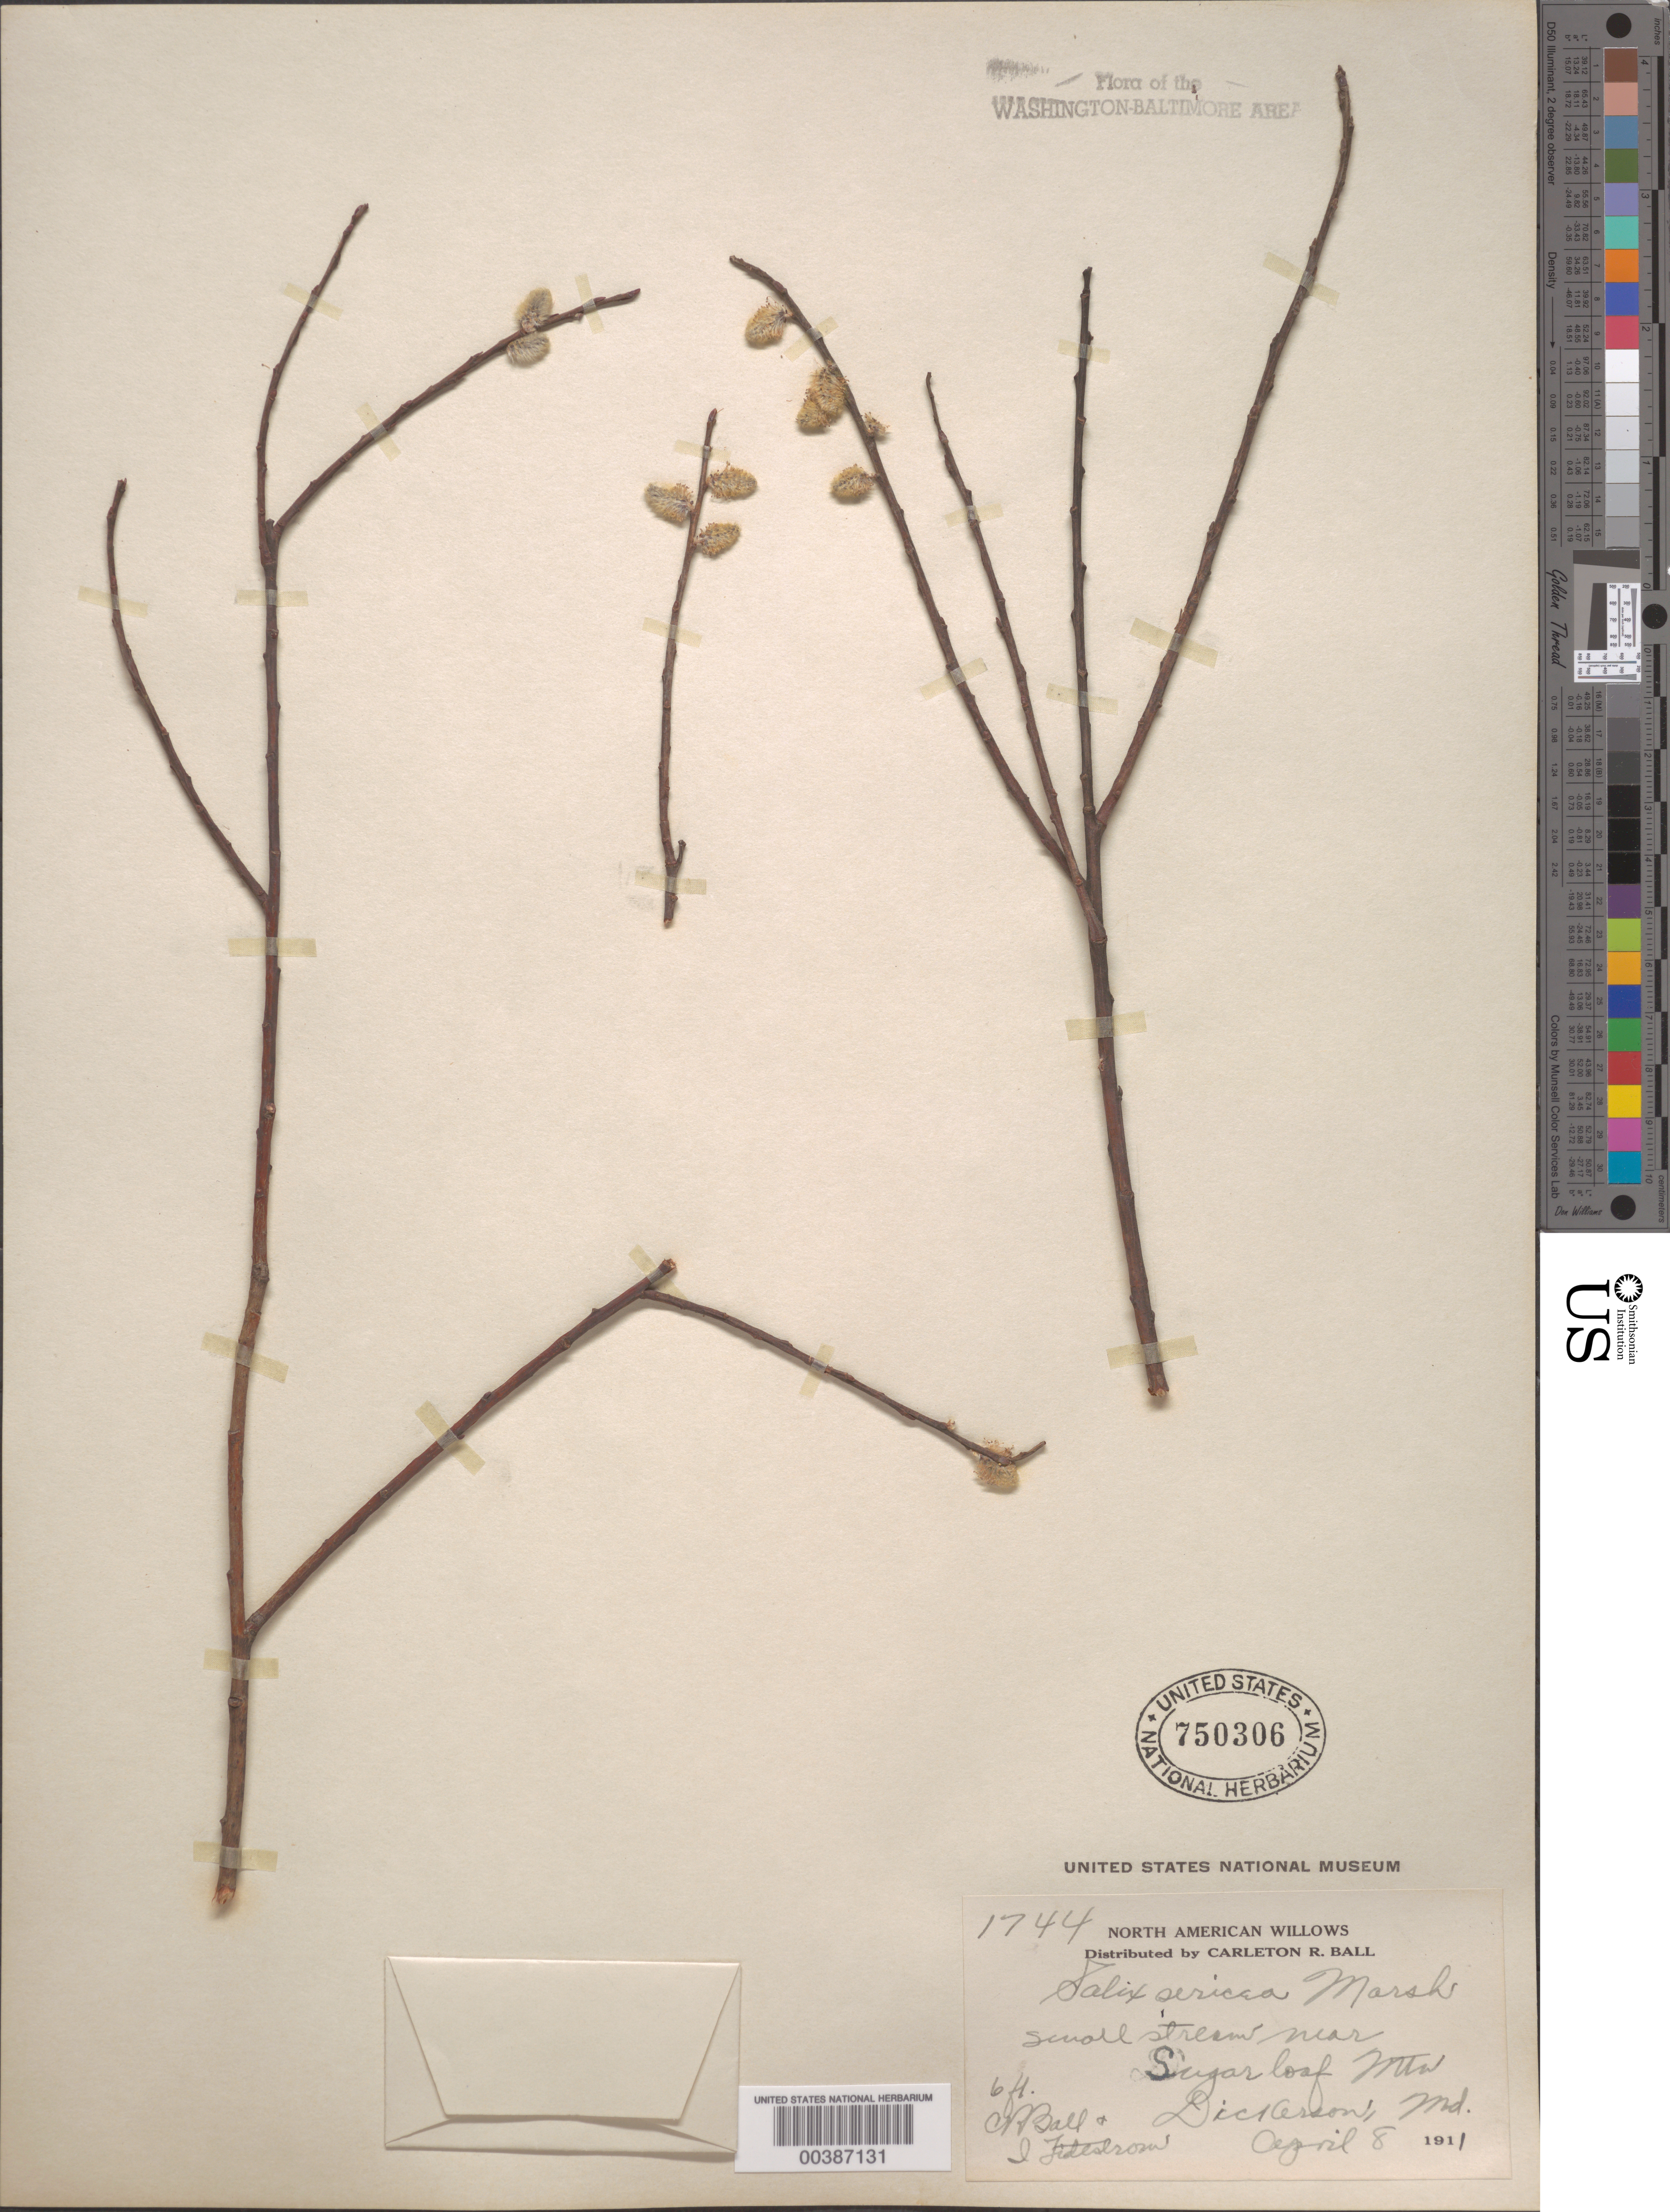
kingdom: Plantae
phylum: Tracheophyta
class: Magnoliopsida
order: Malpighiales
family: Salicaceae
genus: Salix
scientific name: Salix sericea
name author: Marshall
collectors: C. R. Ball & I. F. Tidestrom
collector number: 1744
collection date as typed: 08 Apr 1911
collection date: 1911-04-08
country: United States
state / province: Maryland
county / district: Frederick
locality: Sugar Loaf Mountain vicinity, Dickerson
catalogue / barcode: US 750306